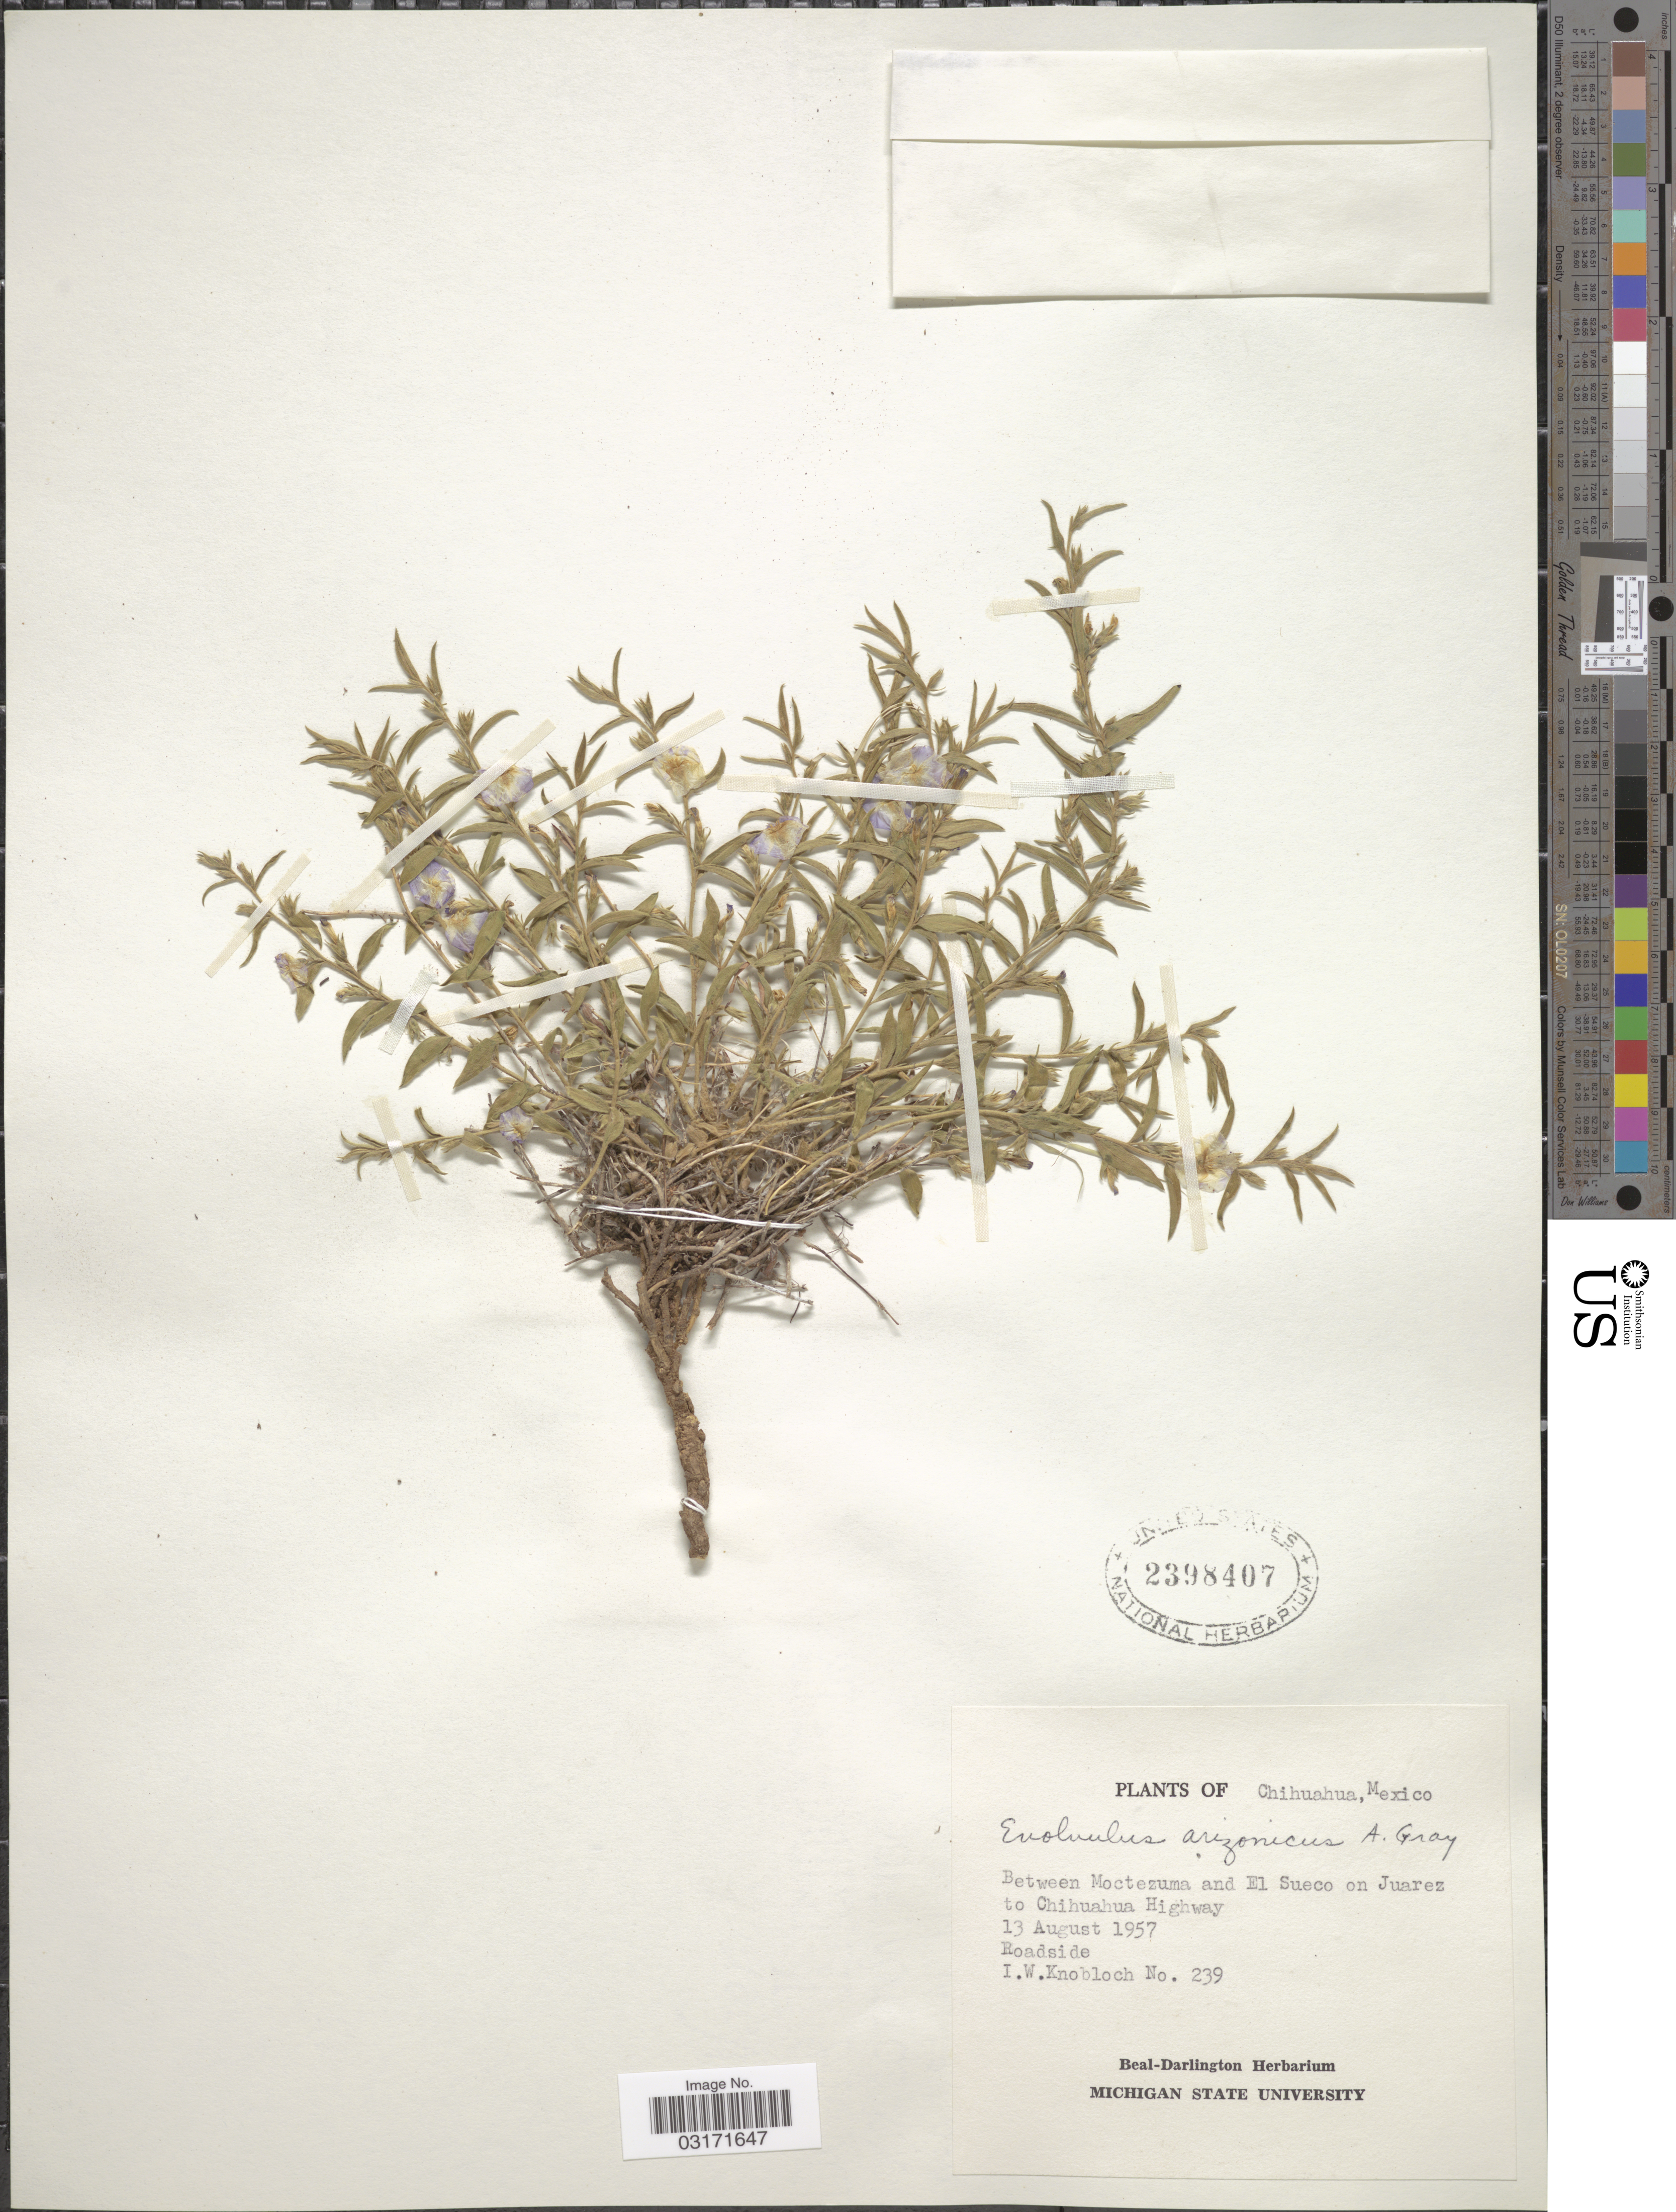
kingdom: Plantae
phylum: Tracheophyta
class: Magnoliopsida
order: Solanales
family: Convolvulaceae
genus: Evolvulus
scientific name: Evolvulus arizonicus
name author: A. Gray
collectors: I. W. Knobloch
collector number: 239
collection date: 1957-08-13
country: Mexico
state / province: Chihuahua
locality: Between Moctezuma and El Sueco on Juarez to Chihuahua Highway.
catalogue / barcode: US 2398407